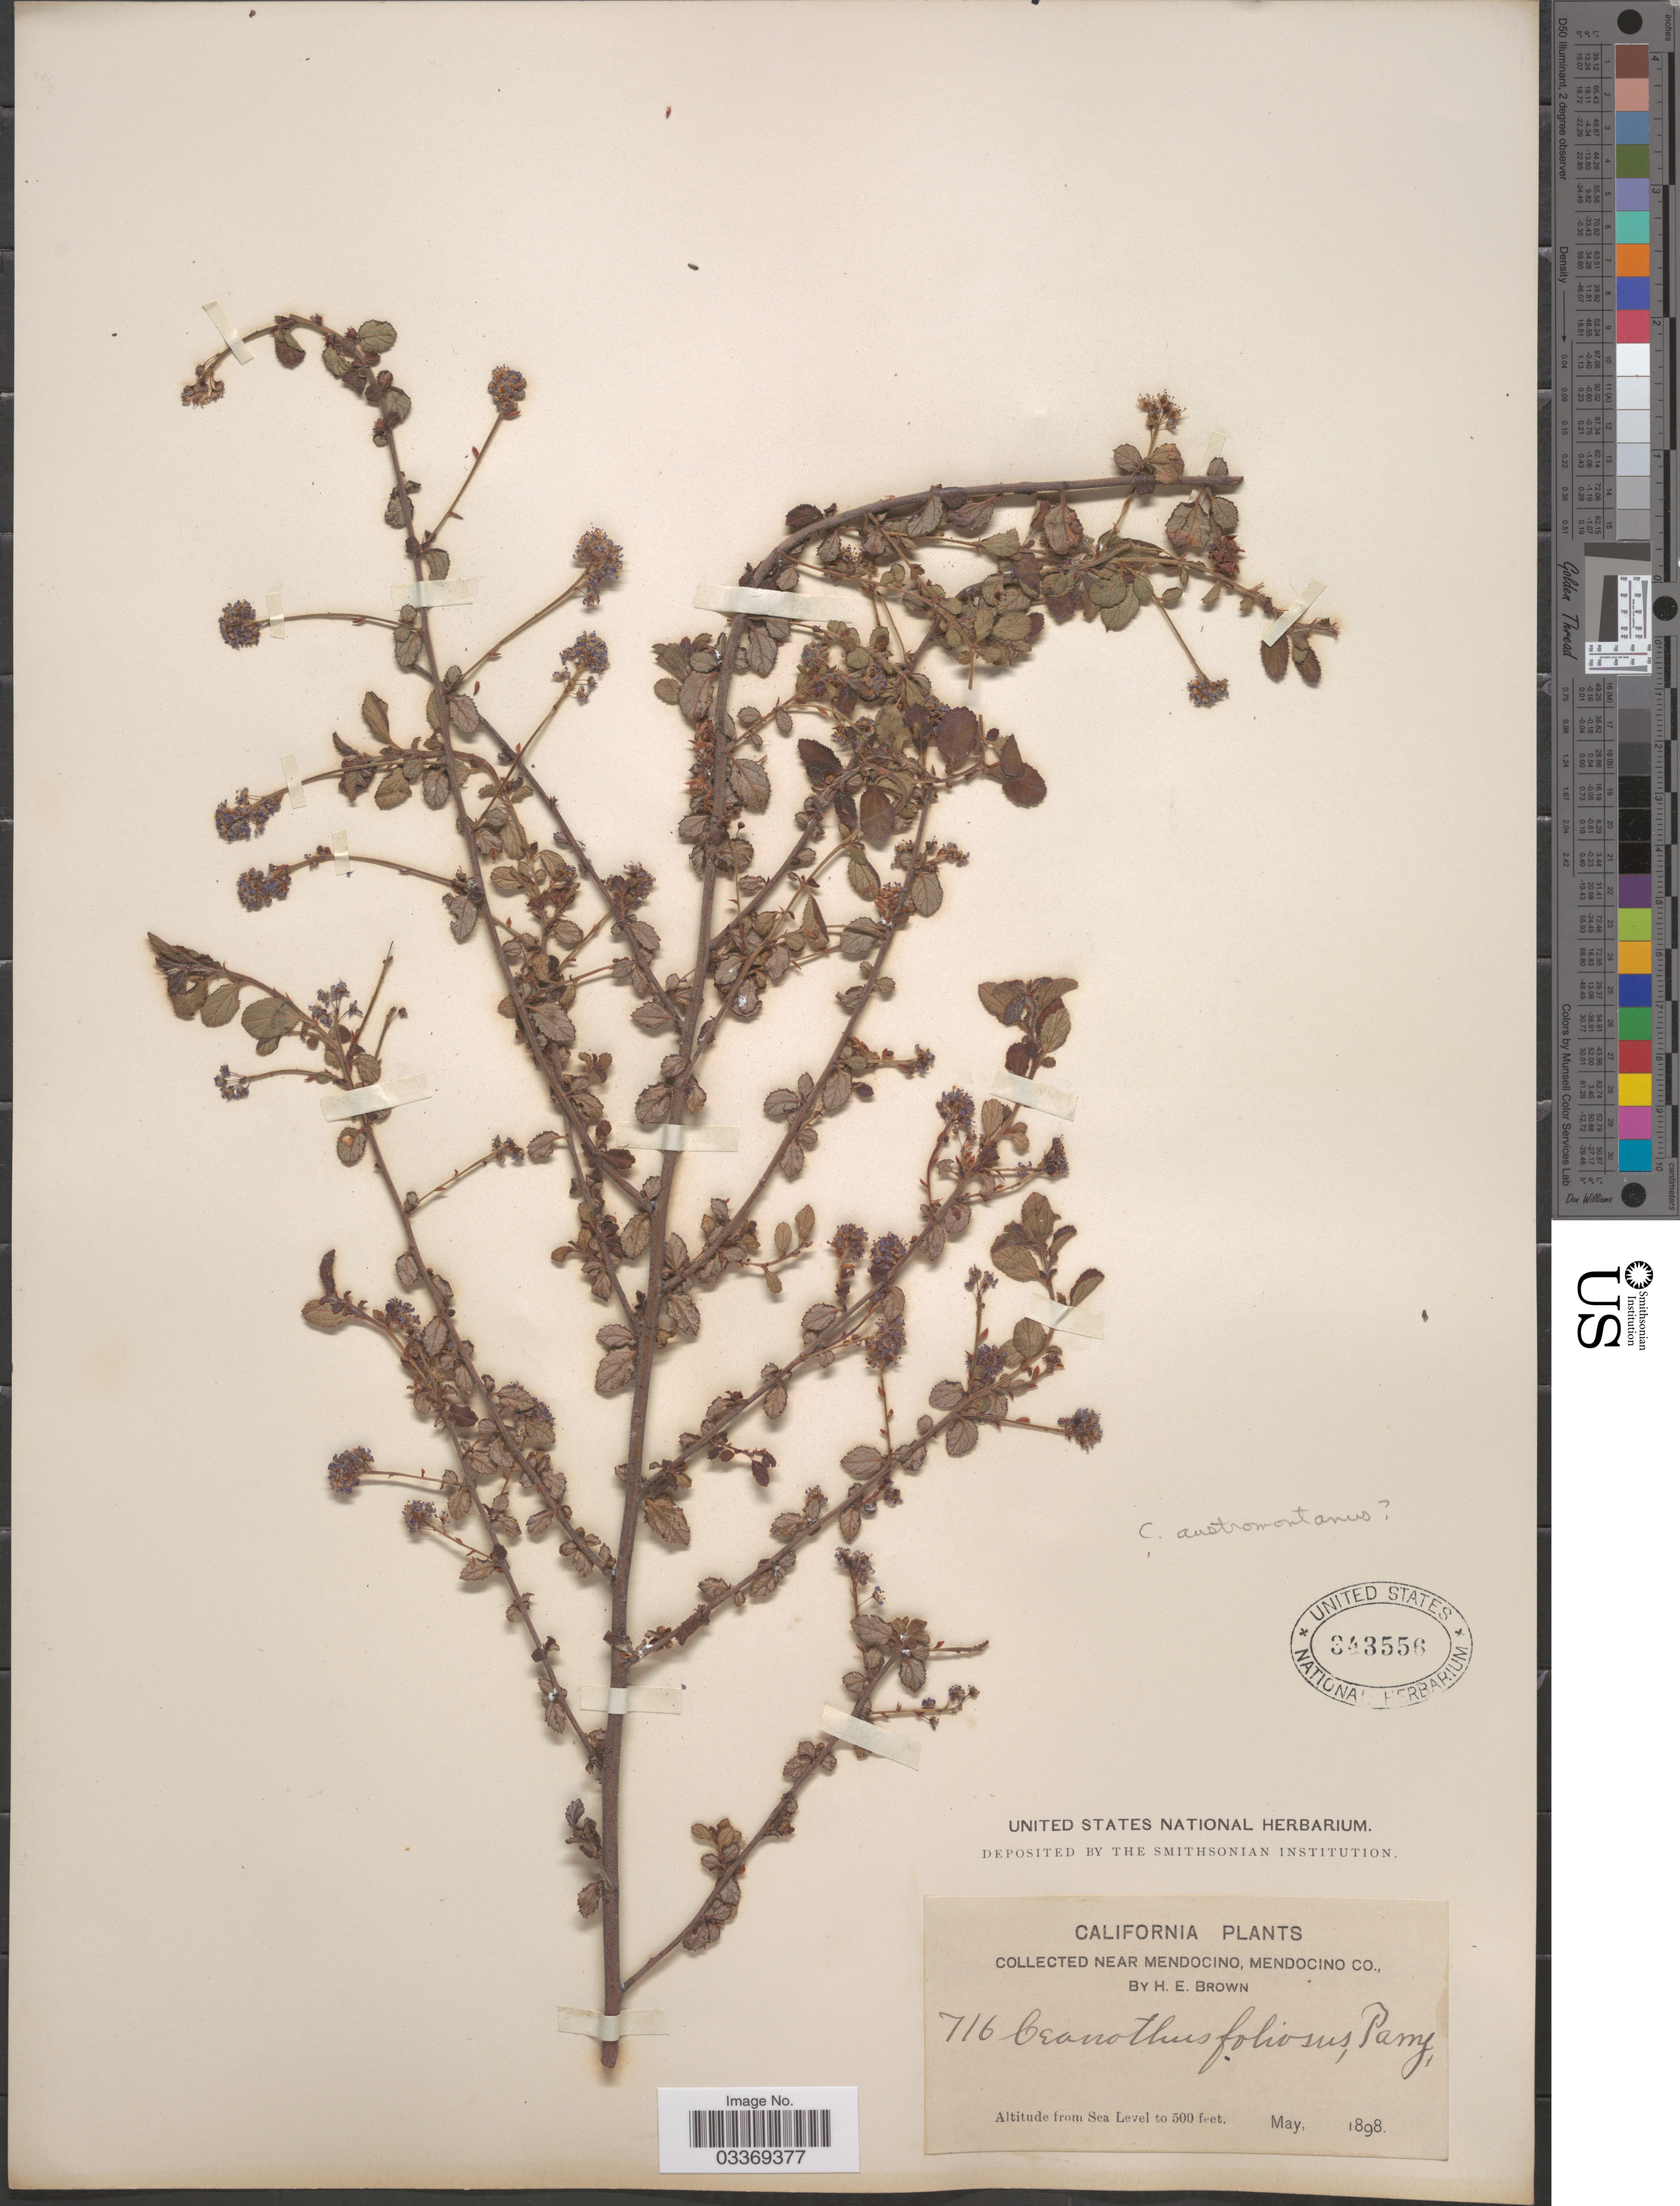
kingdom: Plantae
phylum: Tracheophyta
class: Magnoliopsida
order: Rosales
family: Rhamnaceae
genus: Ceanothus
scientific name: Ceanothus foliosus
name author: Parry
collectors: H. E. Brown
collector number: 716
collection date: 1898-05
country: United States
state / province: California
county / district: Mendocino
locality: Near Mendocino, Mendocino Co.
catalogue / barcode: US 343556